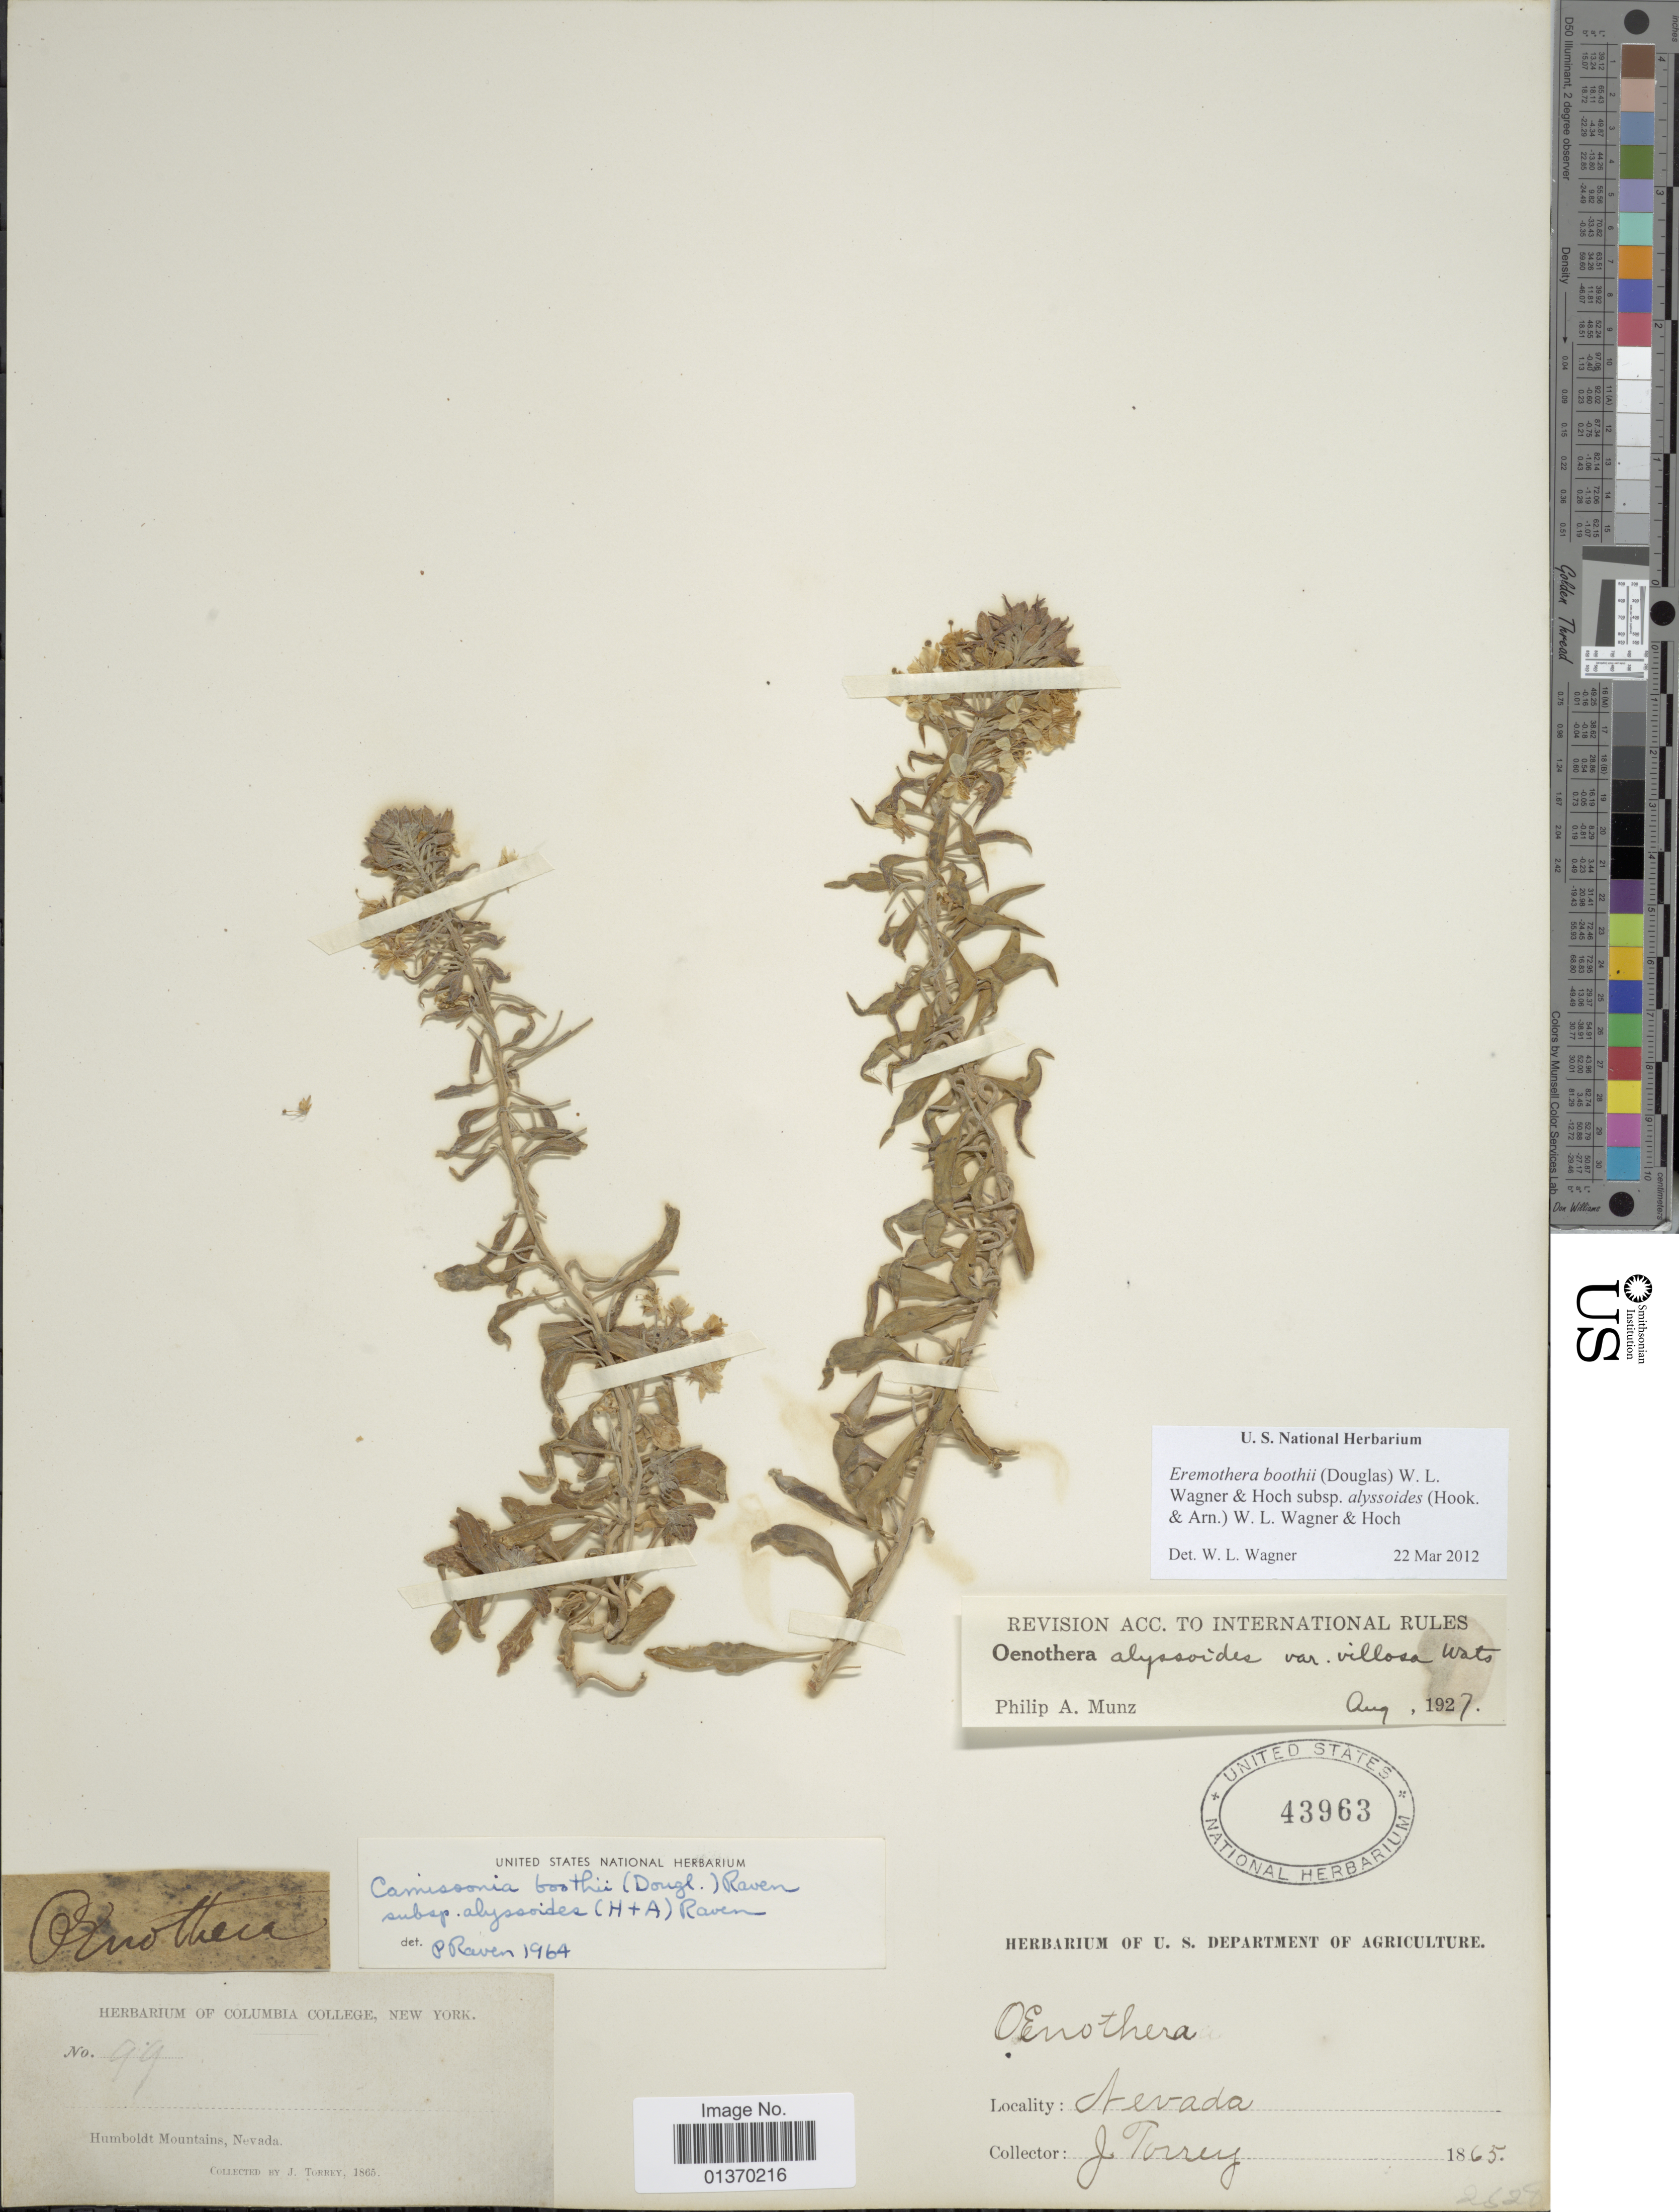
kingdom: Plantae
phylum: Tracheophyta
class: Magnoliopsida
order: Myrtales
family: Onagraceae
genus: Eremothera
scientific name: Eremothera boothii subsp. alyssoides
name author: (Hook. & Arn.) W.L. Wagner & Hoch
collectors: J. Torrey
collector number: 99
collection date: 1865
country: United States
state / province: Nevada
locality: Humboldt Mountains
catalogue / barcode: US 43963